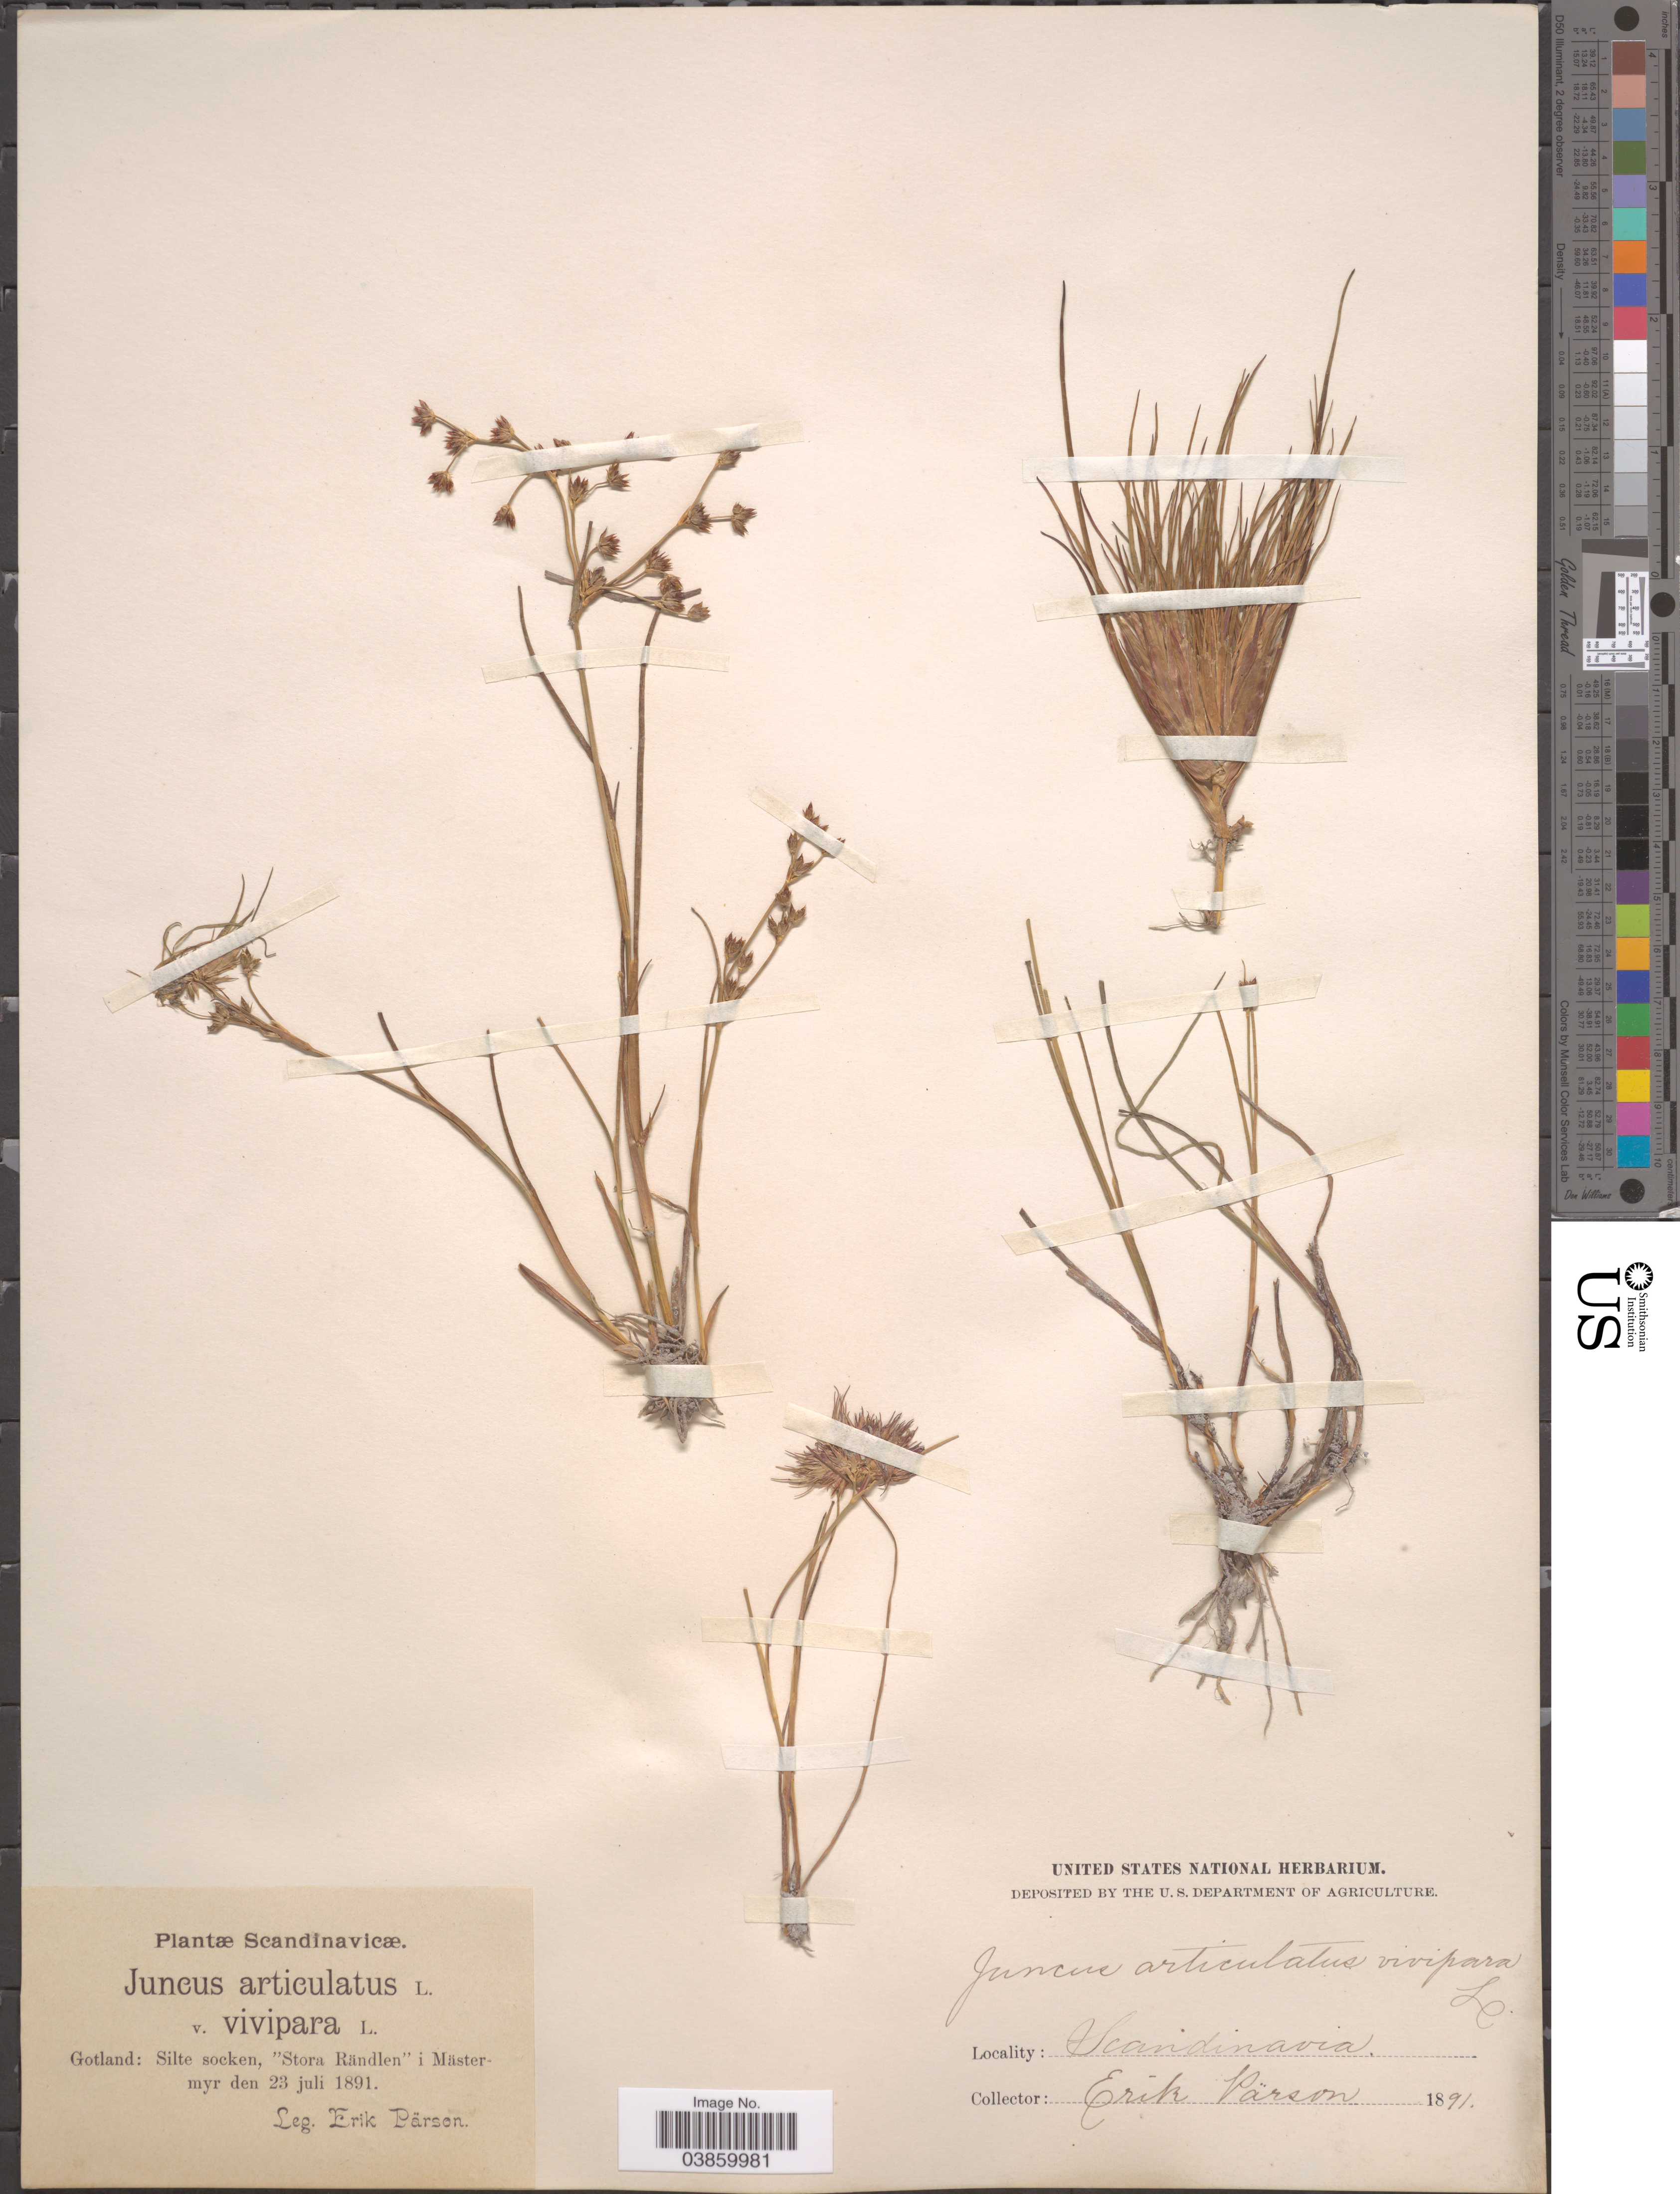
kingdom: Plantae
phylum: Tracheophyta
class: Liliopsida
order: Poales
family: Juncaceae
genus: Juncus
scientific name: Juncus articulatus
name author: L.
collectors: E. Parson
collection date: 1891-07-23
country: Sweden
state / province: Gotland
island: Gotland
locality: Scandinavicæ. Gotland: Silte socken, "Stora Rändlen" i Mästermyr.